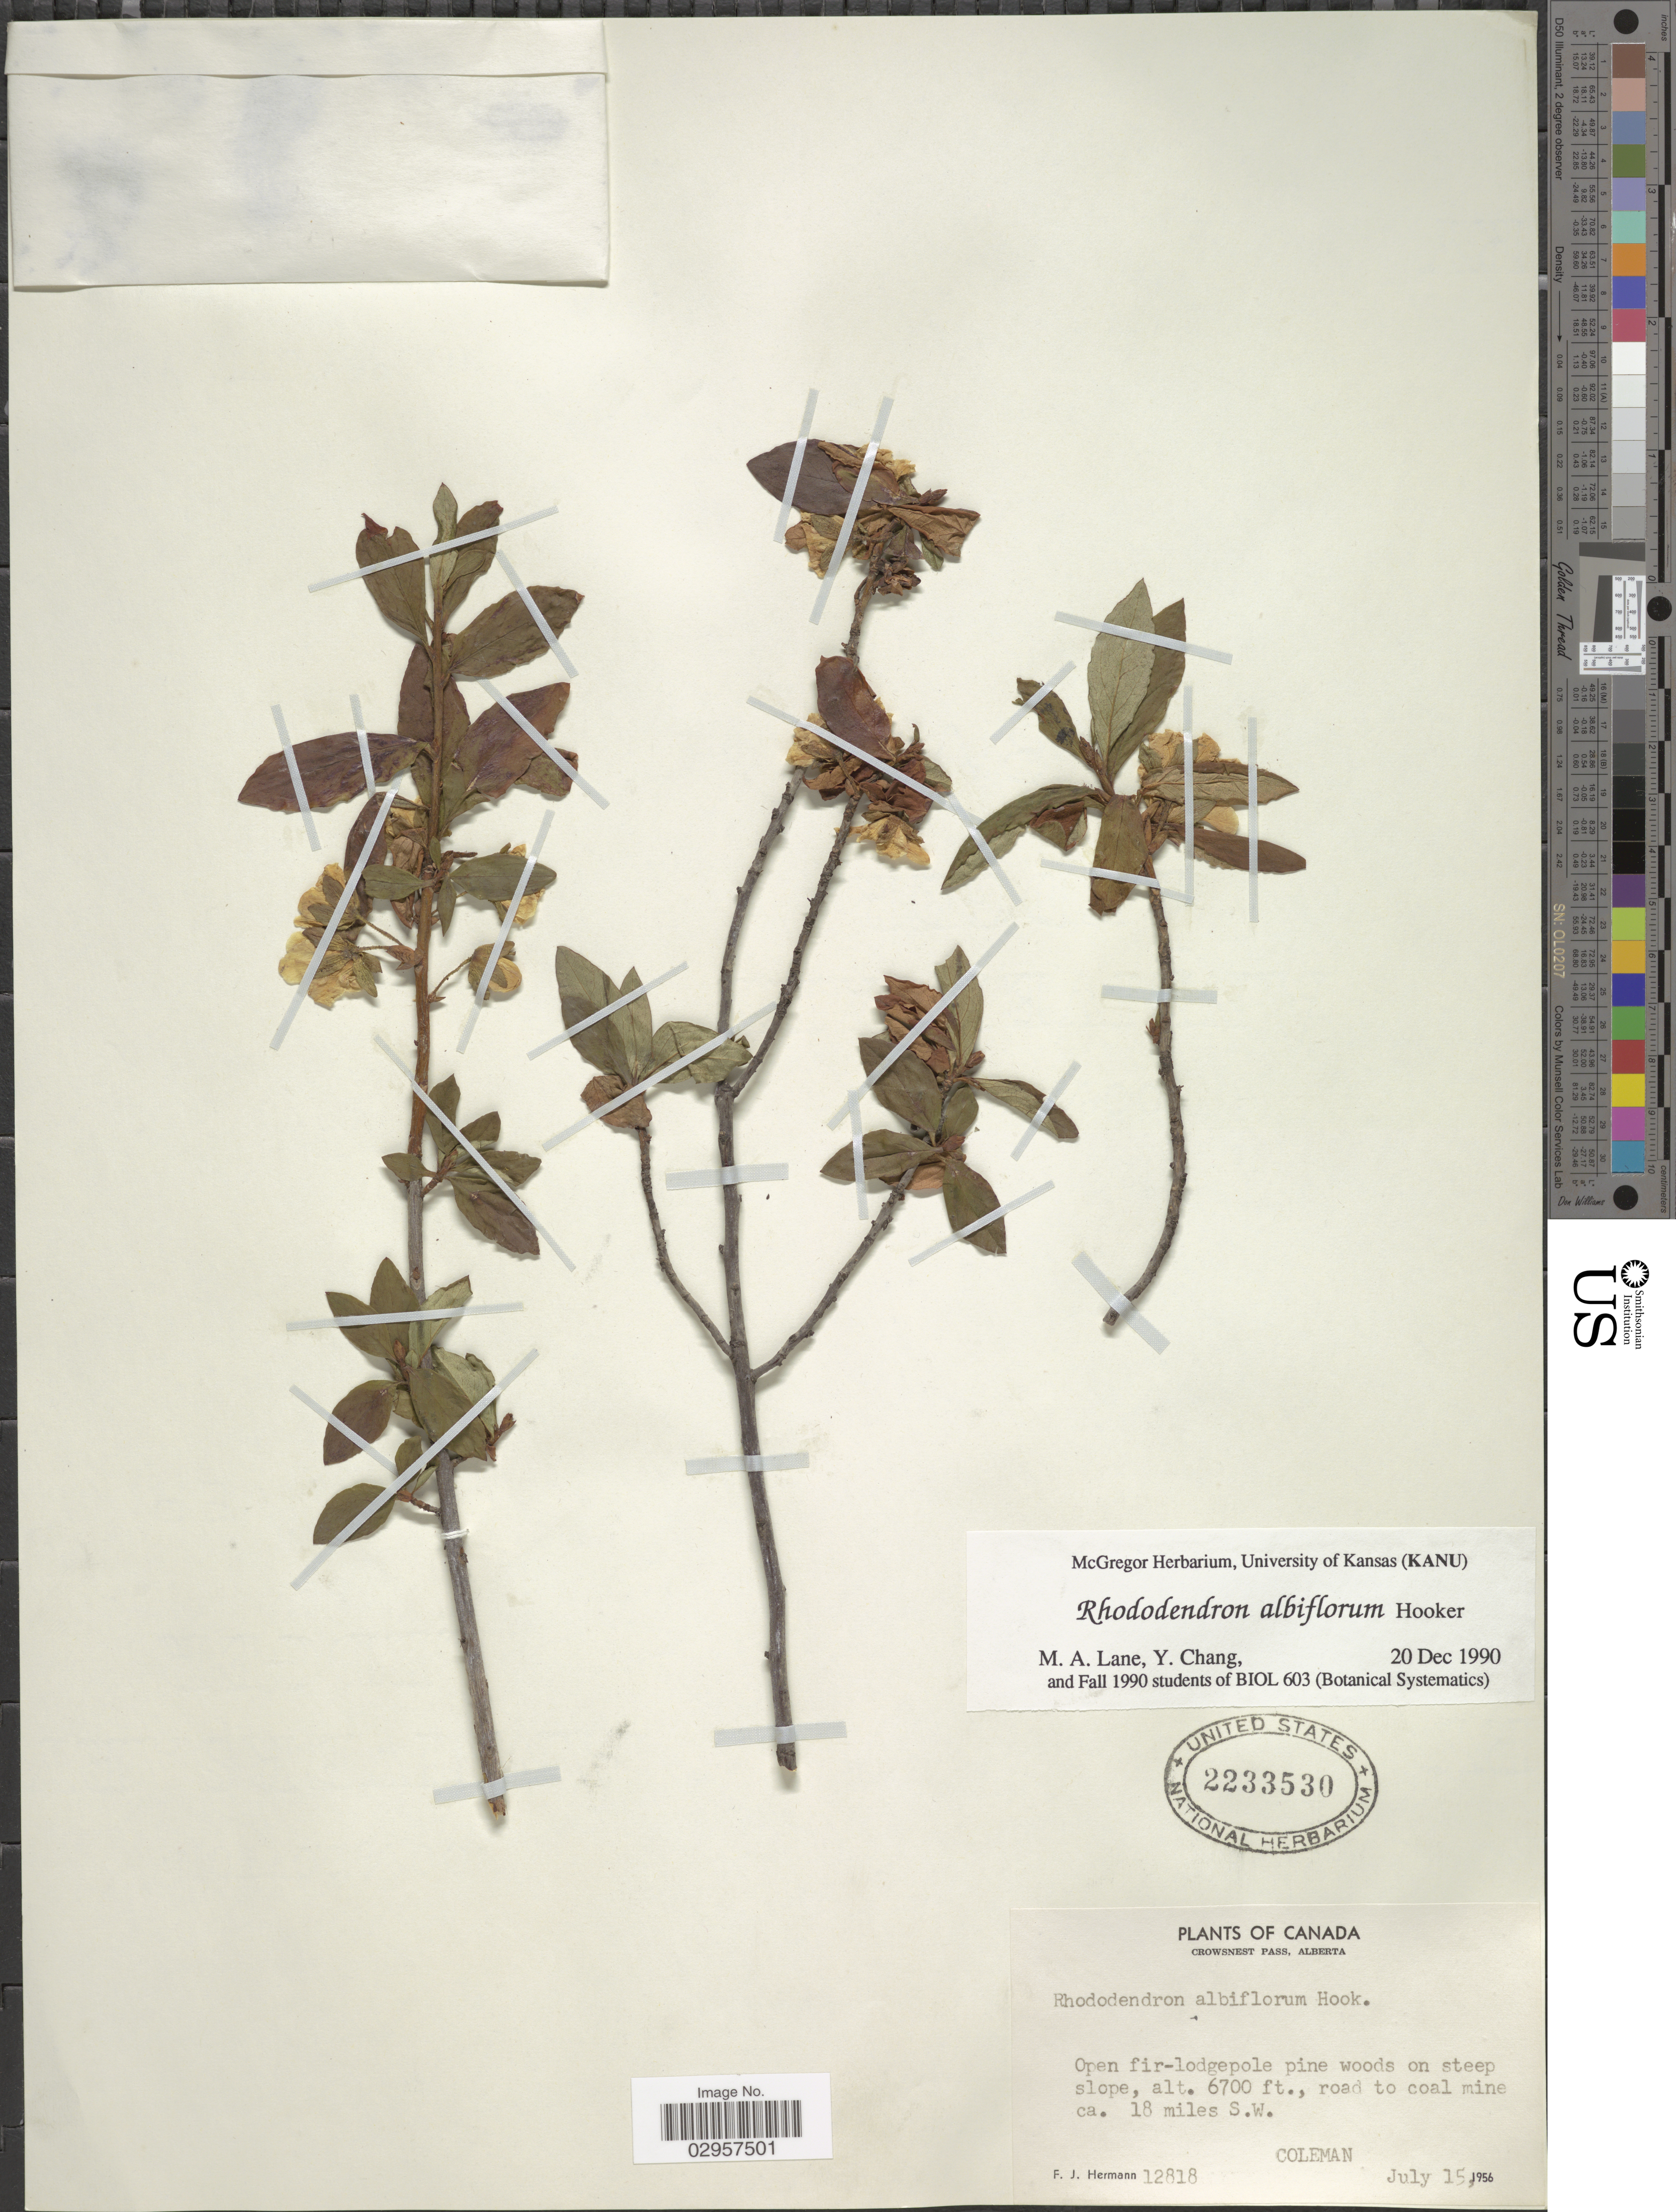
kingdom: Plantae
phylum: Tracheophyta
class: Magnoliopsida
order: Ericales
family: Ericaceae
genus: Rhododendron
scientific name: Rhododendron albiflorum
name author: Hook.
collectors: F. J. Hermann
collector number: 12818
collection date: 1956-07-15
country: Canada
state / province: Alberta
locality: Crowsnest Pass. Road to coal mine ca. 18 miles S.W. Coleman.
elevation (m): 2042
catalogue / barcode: US 2233530